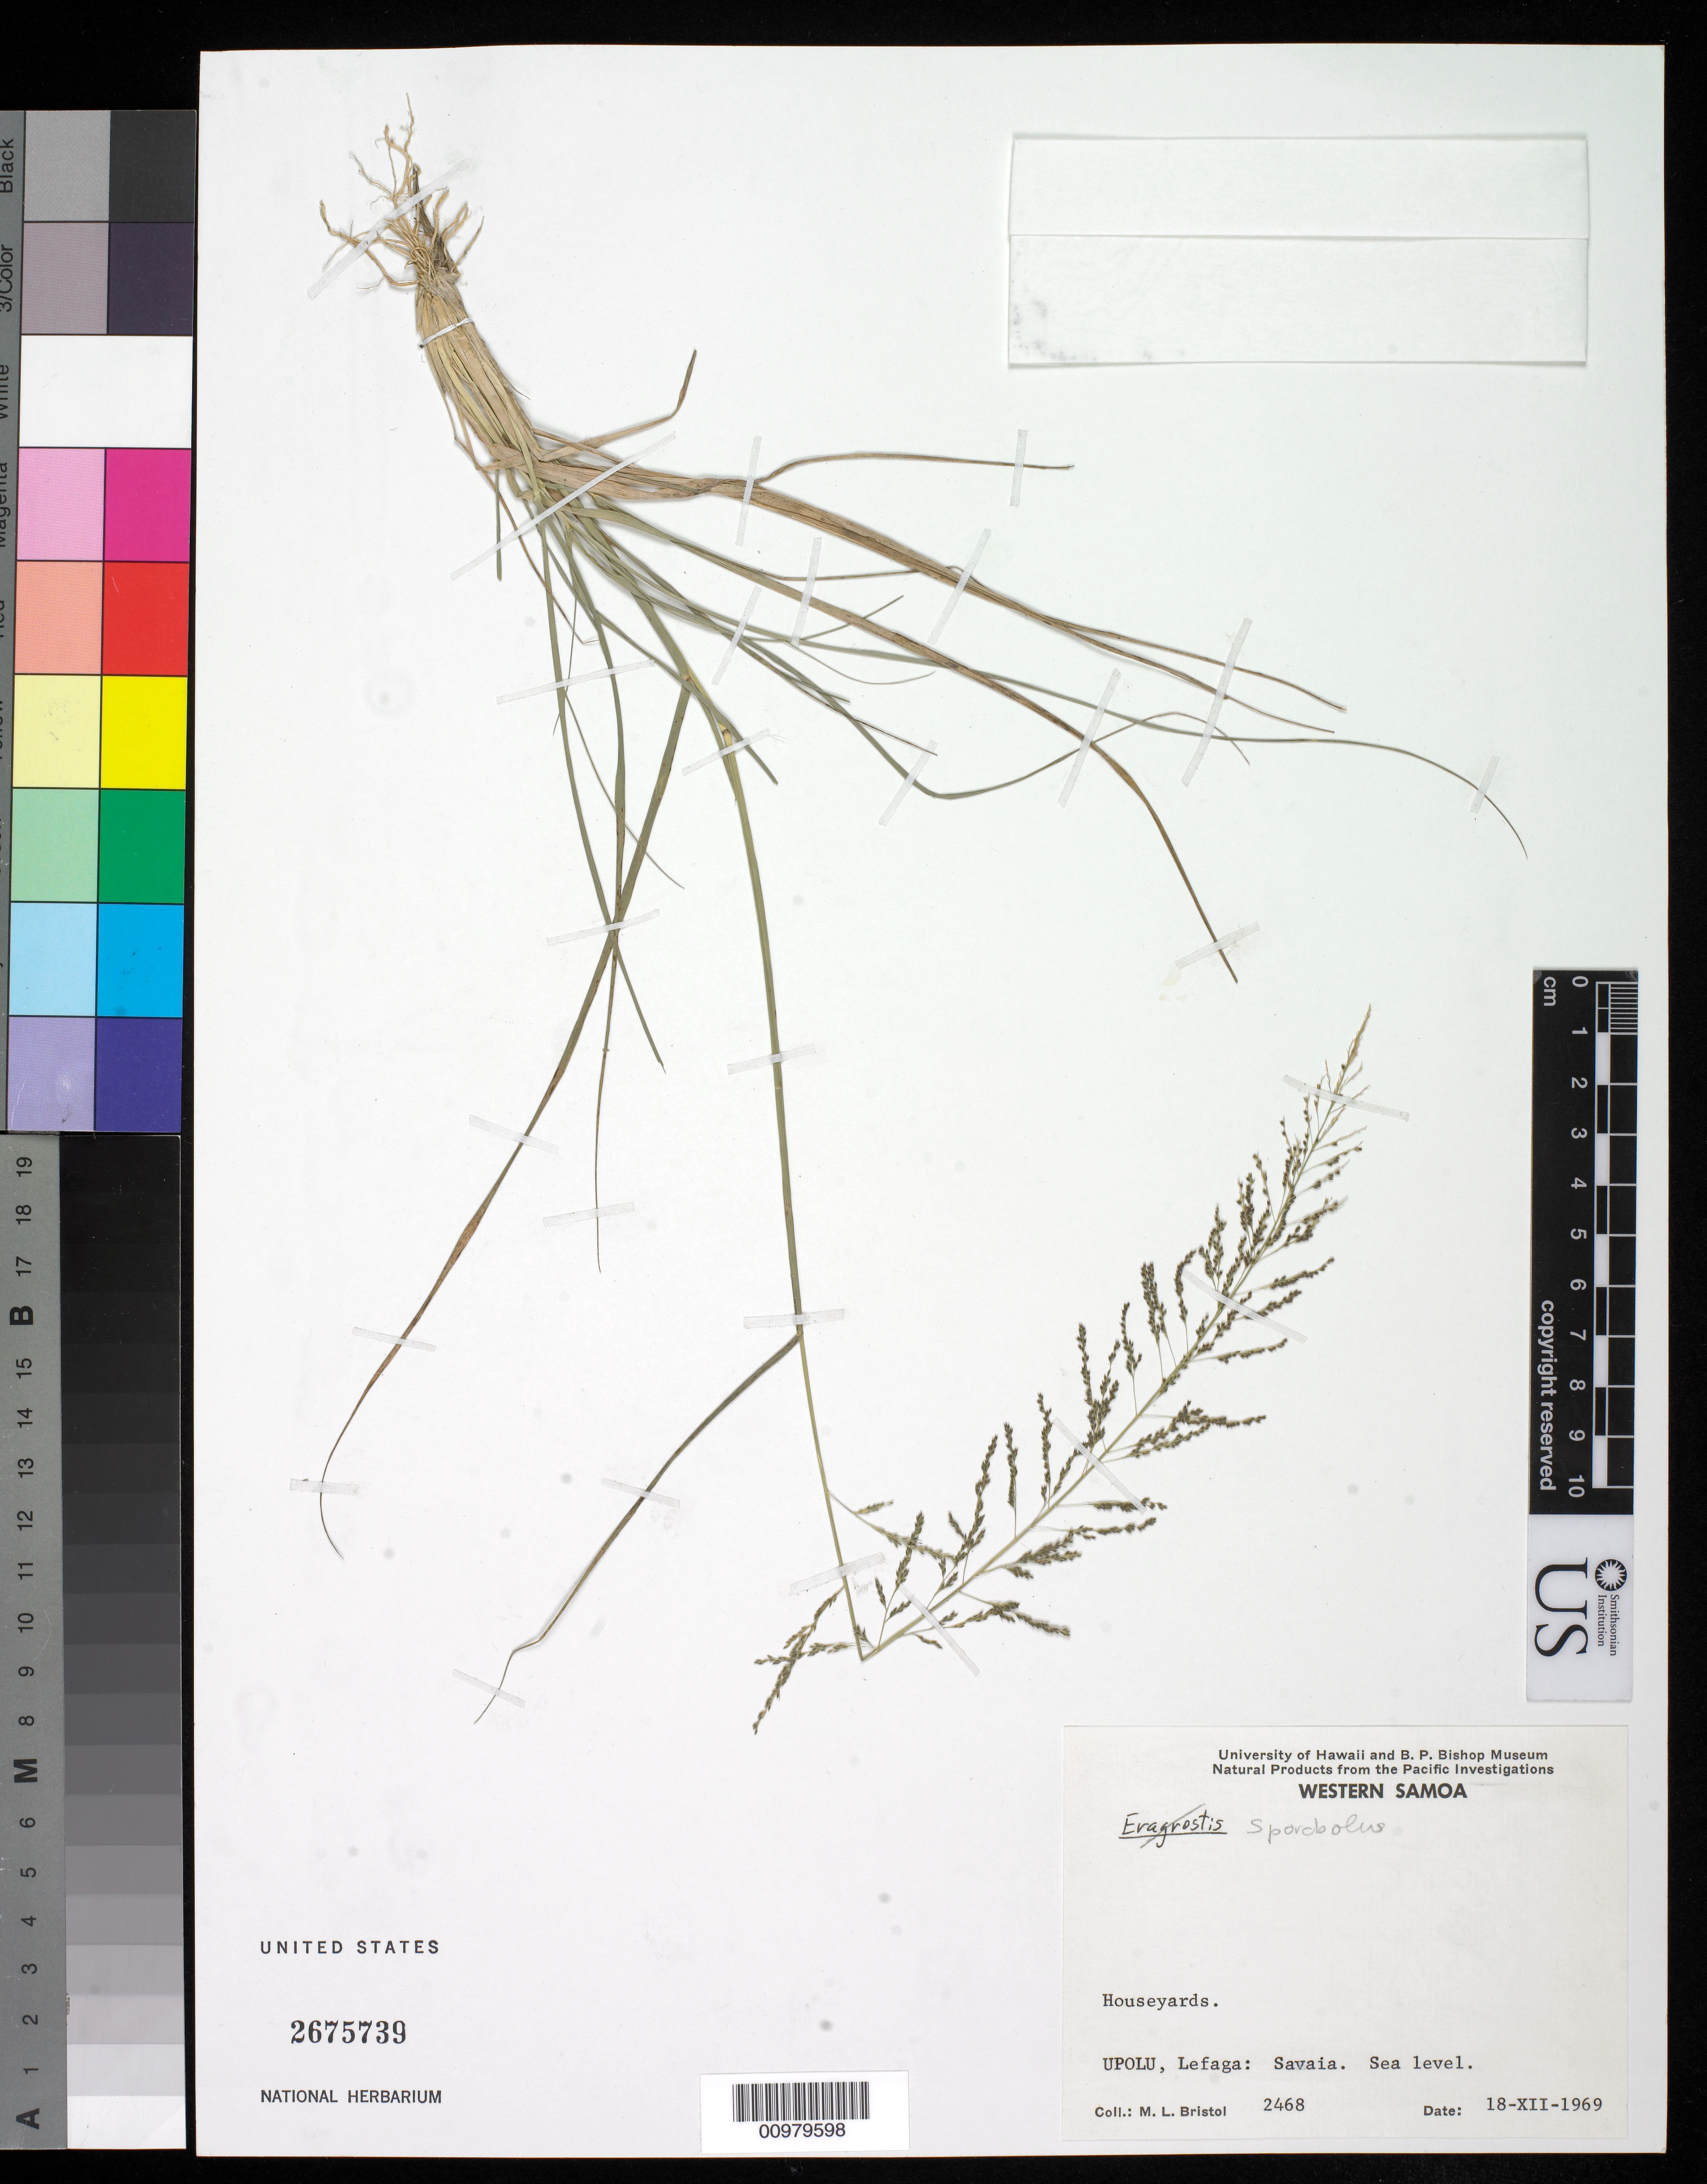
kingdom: Plantae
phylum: Tracheophyta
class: Liliopsida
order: Poales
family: Poaceae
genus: Sporobolus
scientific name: Sporobolus sp.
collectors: M. L. Bristol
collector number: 2468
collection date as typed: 18 Dec 1969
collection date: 1969-12-18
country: Samoa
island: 'Upolu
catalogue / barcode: US 2675739